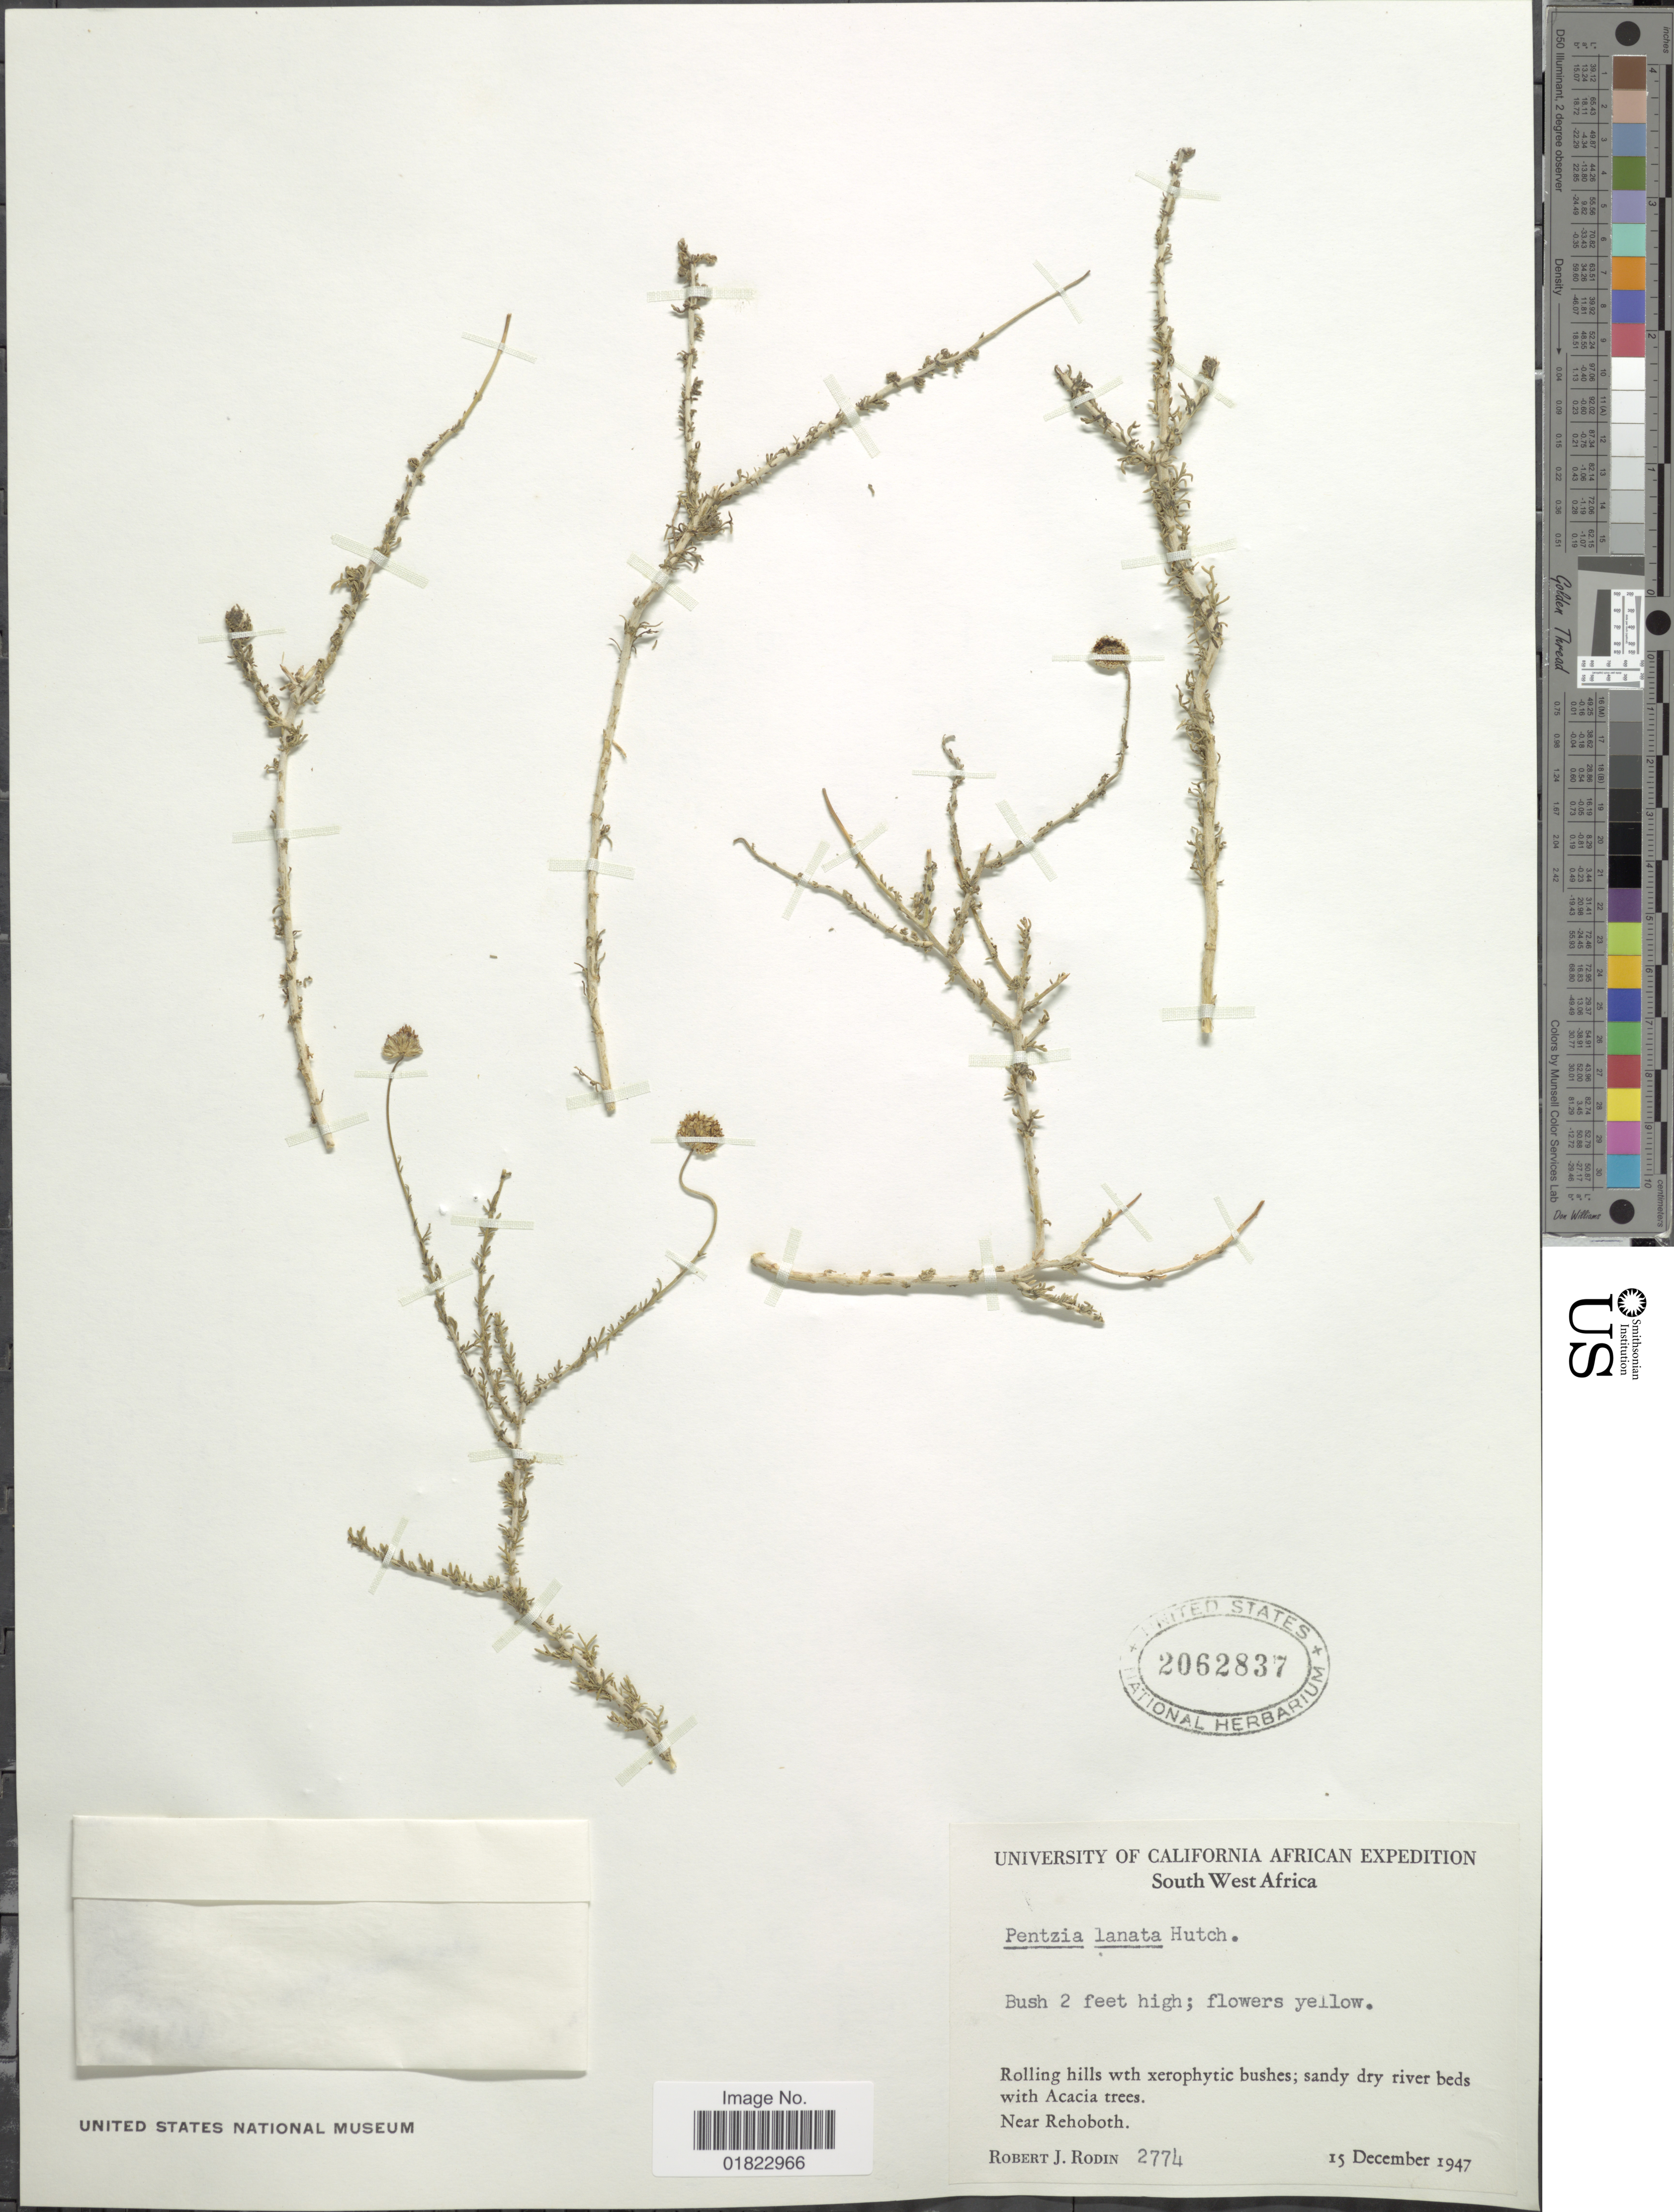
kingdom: Plantae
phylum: Tracheophyta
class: Magnoliopsida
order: Asterales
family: Asteraceae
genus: Pentzia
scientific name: Pentzia lanata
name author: Hutch.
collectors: R. J. Rodin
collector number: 2774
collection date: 1947-12-15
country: Namibia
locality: South West Africa. Near Rehoboth.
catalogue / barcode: US 2062837